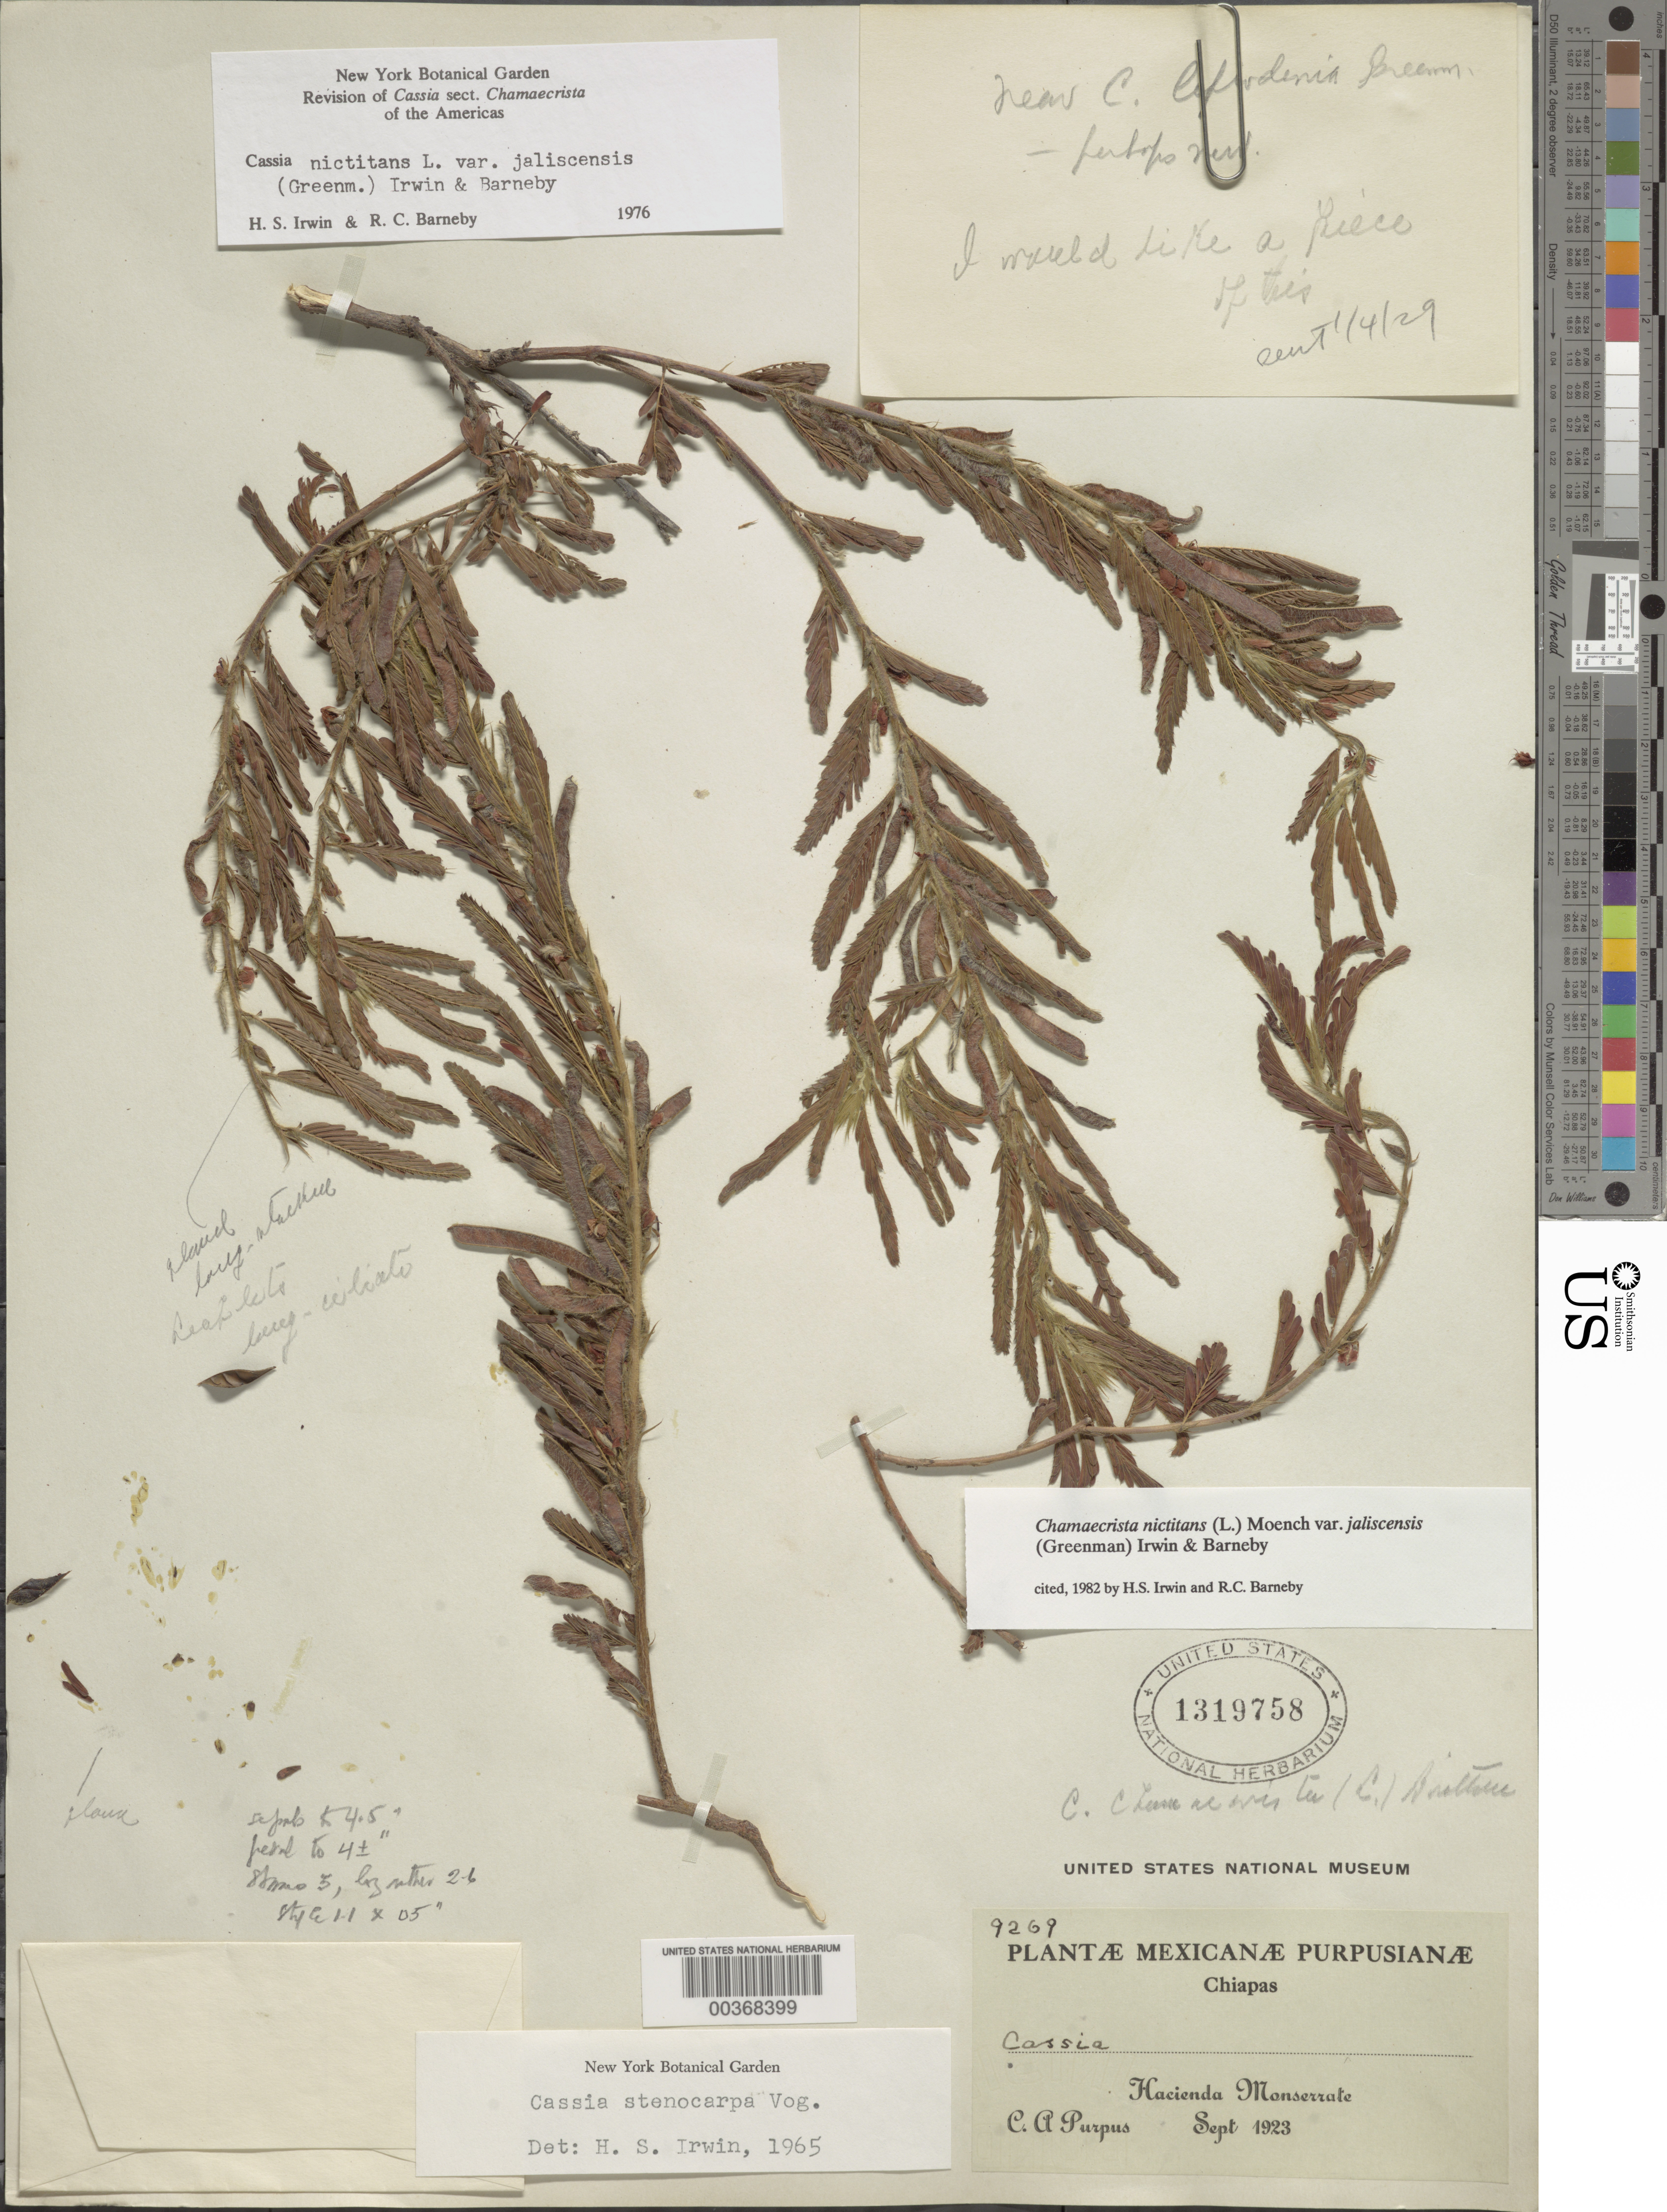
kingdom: Plantae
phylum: Tracheophyta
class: Magnoliopsida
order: Fabales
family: Fabaceae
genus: Chamaecrista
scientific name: Chamaecrista nictitans var. jaliscensis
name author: (Greenm.) H.S. Irwin & Barneby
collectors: C. A. Purpus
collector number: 9269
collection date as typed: Sep 1923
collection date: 1923-09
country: Mexico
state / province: Chiapas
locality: Hacienda Monserrate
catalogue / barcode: US 1319758